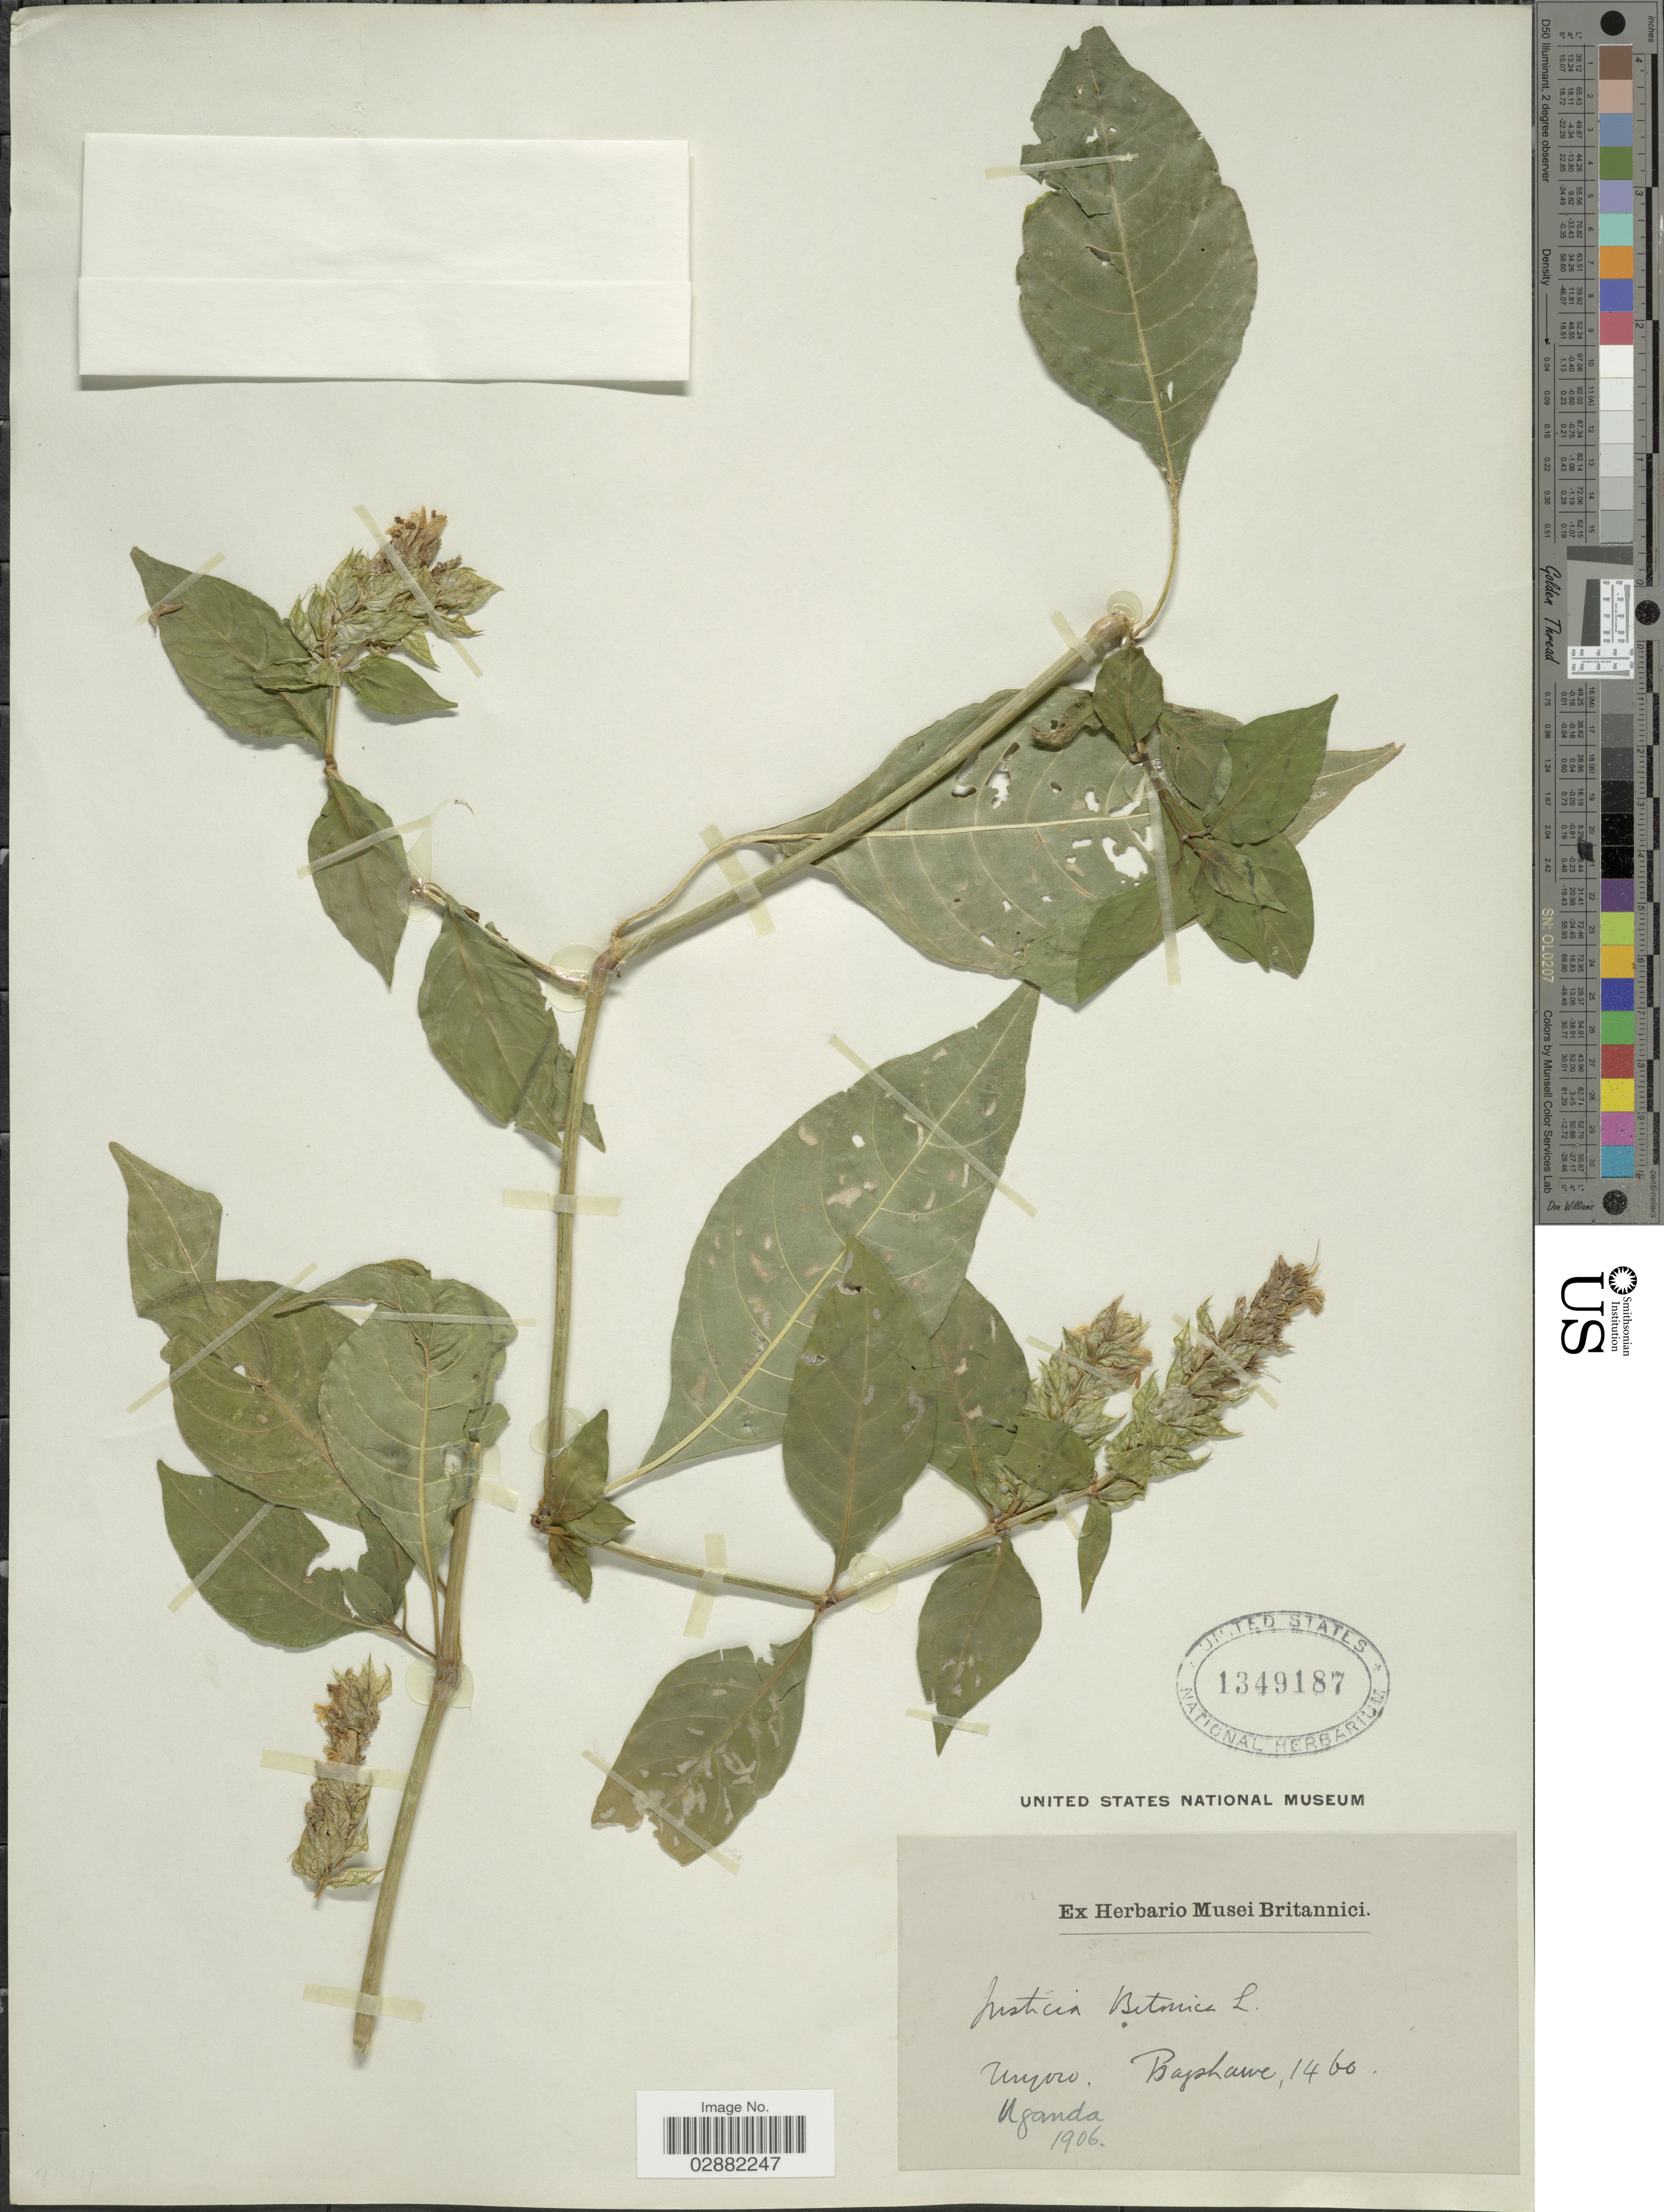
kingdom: Plantae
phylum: Tracheophyta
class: Magnoliopsida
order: Lamiales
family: Acanthaceae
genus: Justicia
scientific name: Justicia betonica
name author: L.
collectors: Bagshawe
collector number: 1460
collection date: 1906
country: Uganda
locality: Unyoro.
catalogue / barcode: US 1349187